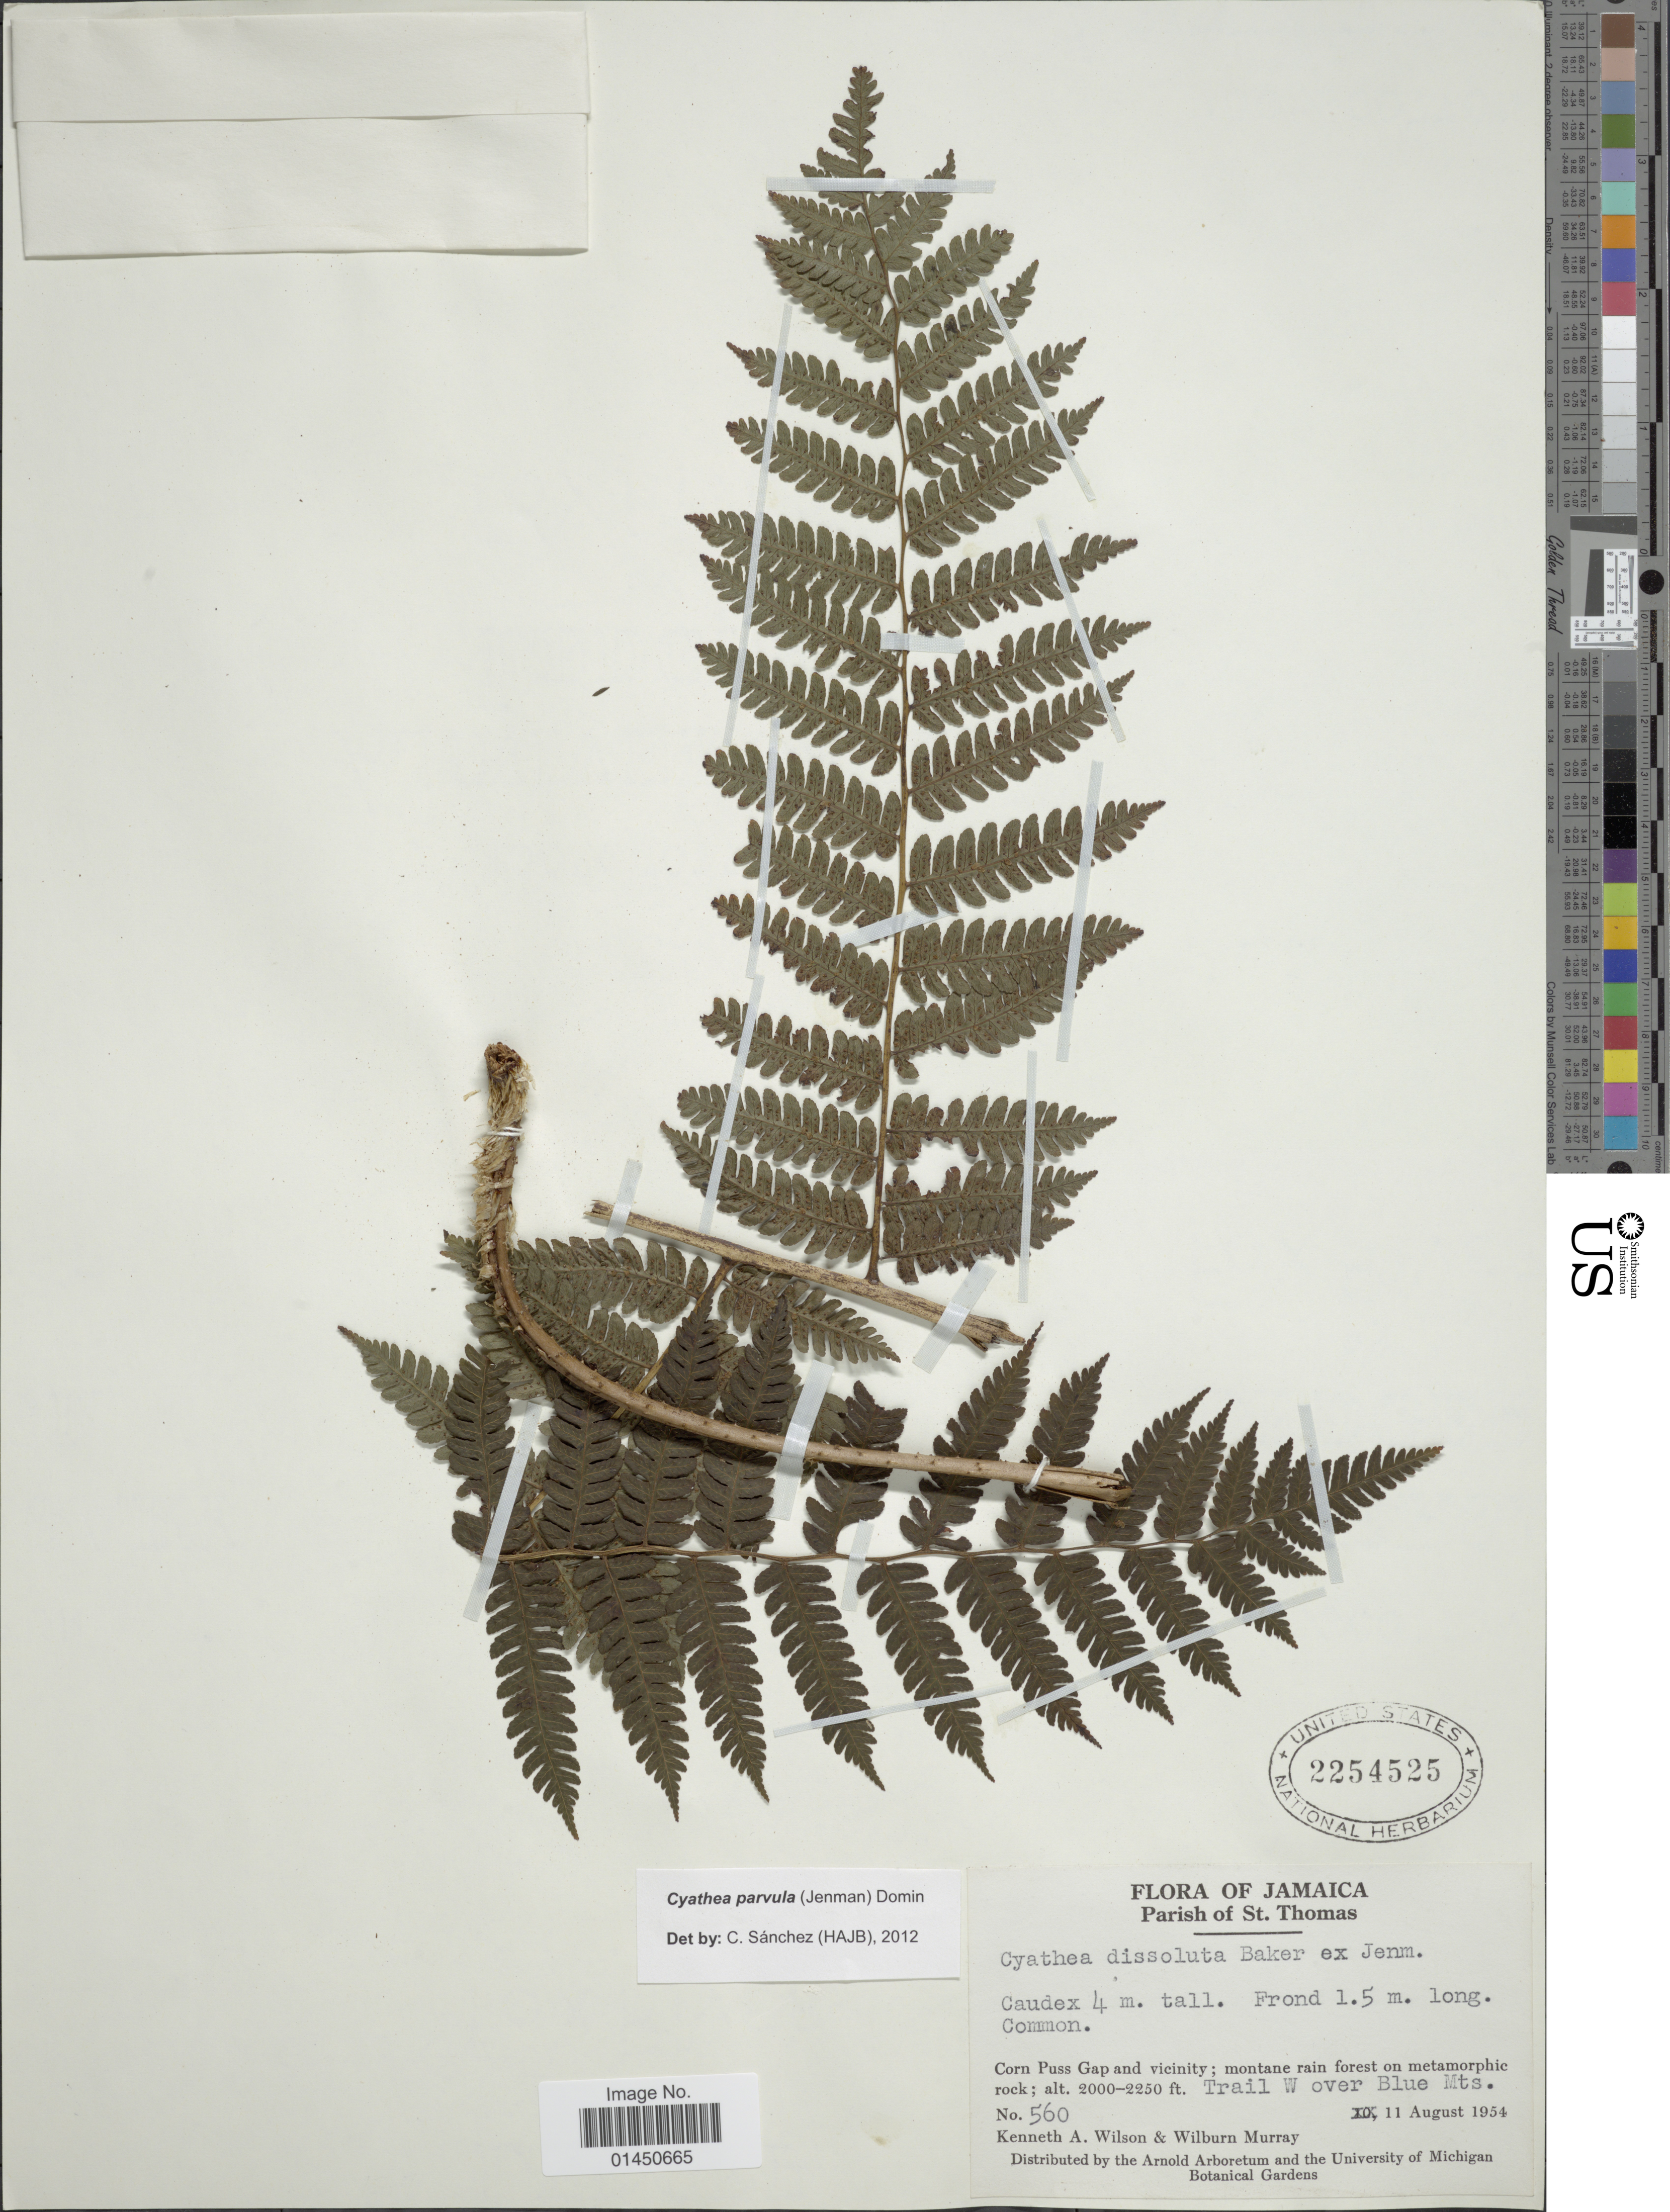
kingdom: Plantae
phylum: Tracheophyta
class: Polypodiopsida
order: Cyatheales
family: Cyatheaceae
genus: Cyathea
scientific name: Cyathea parvula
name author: (Jenman) Domin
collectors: K. A. Wilson & M. Wilburn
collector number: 560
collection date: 1954-08-11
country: Jamaica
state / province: Saint Thomas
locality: Corn Puss Gap and vicinity; montane rain forest on metamorphic rock, trail W over Blue Mts.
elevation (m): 610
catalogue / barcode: US 2254525